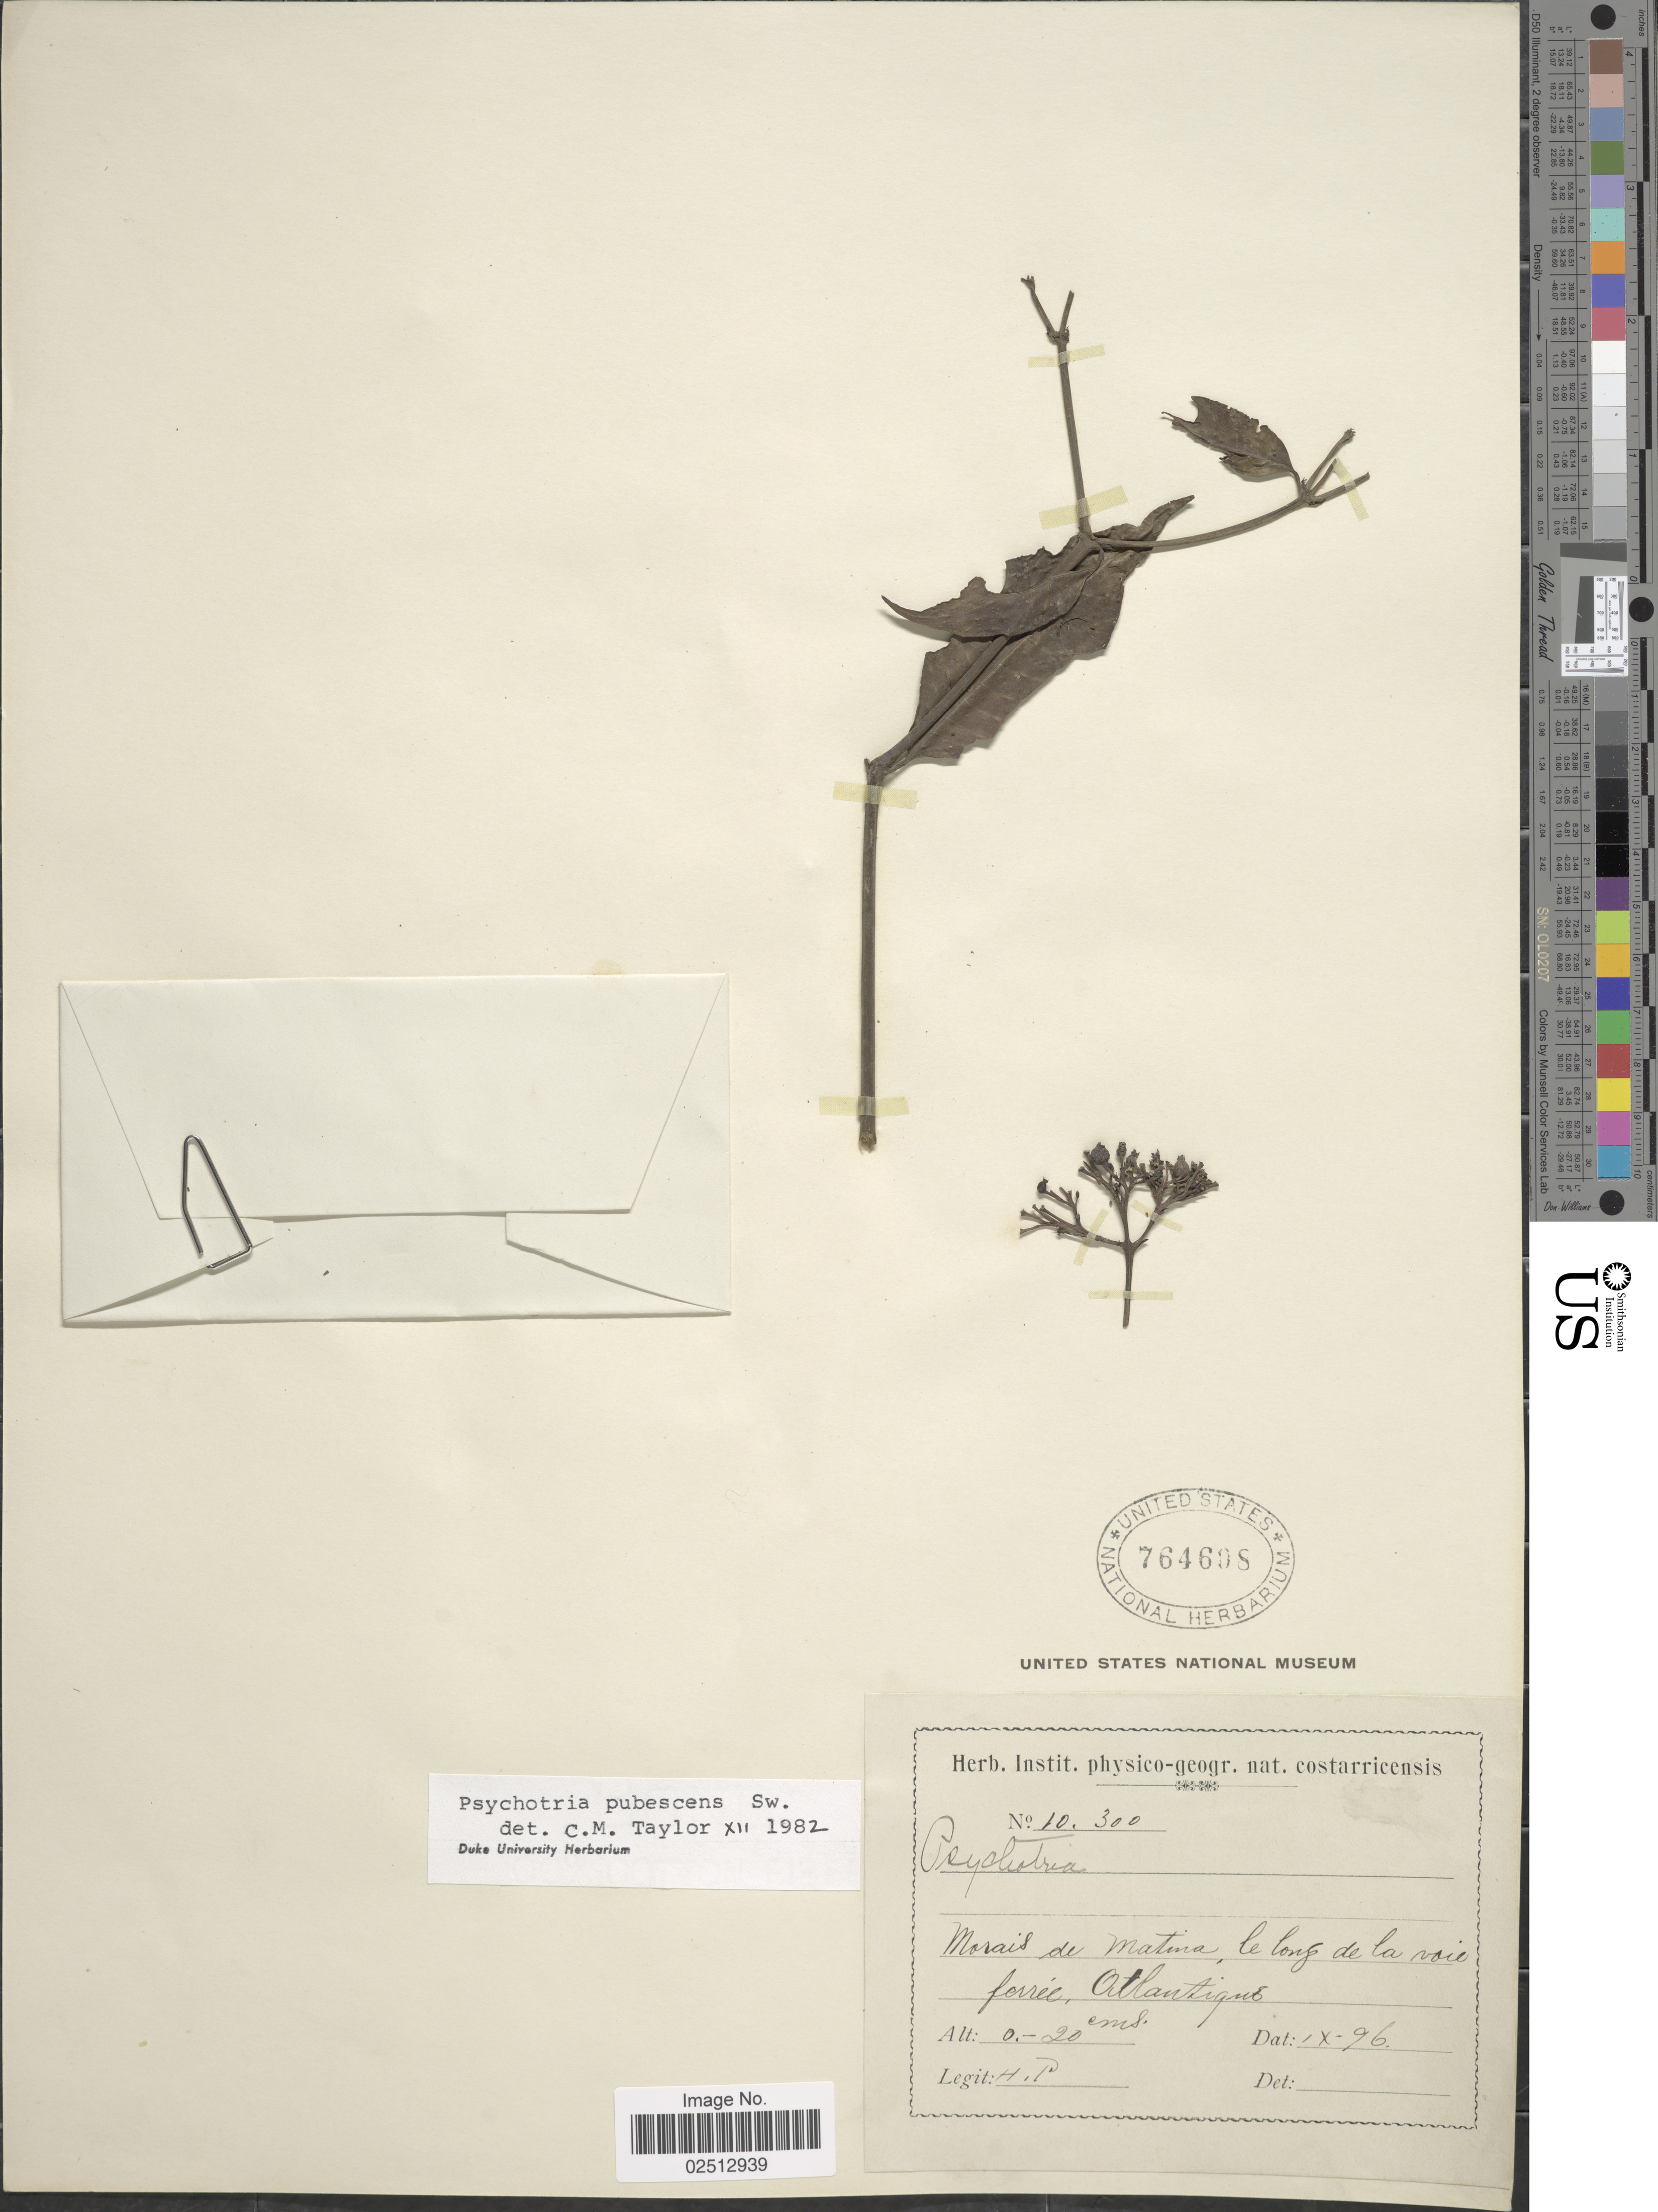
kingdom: Plantae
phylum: Tracheophyta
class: Magnoliopsida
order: Gentianales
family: Rubiaceae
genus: Psychotria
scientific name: Psychotria pubescens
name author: Sw.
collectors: H. P.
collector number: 10300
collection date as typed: Transcribed d/m/y: /9/96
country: Costa Rica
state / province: Limón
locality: Morais de Matina, le long de la voie ferree, Atlantique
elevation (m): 0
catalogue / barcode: US 764608